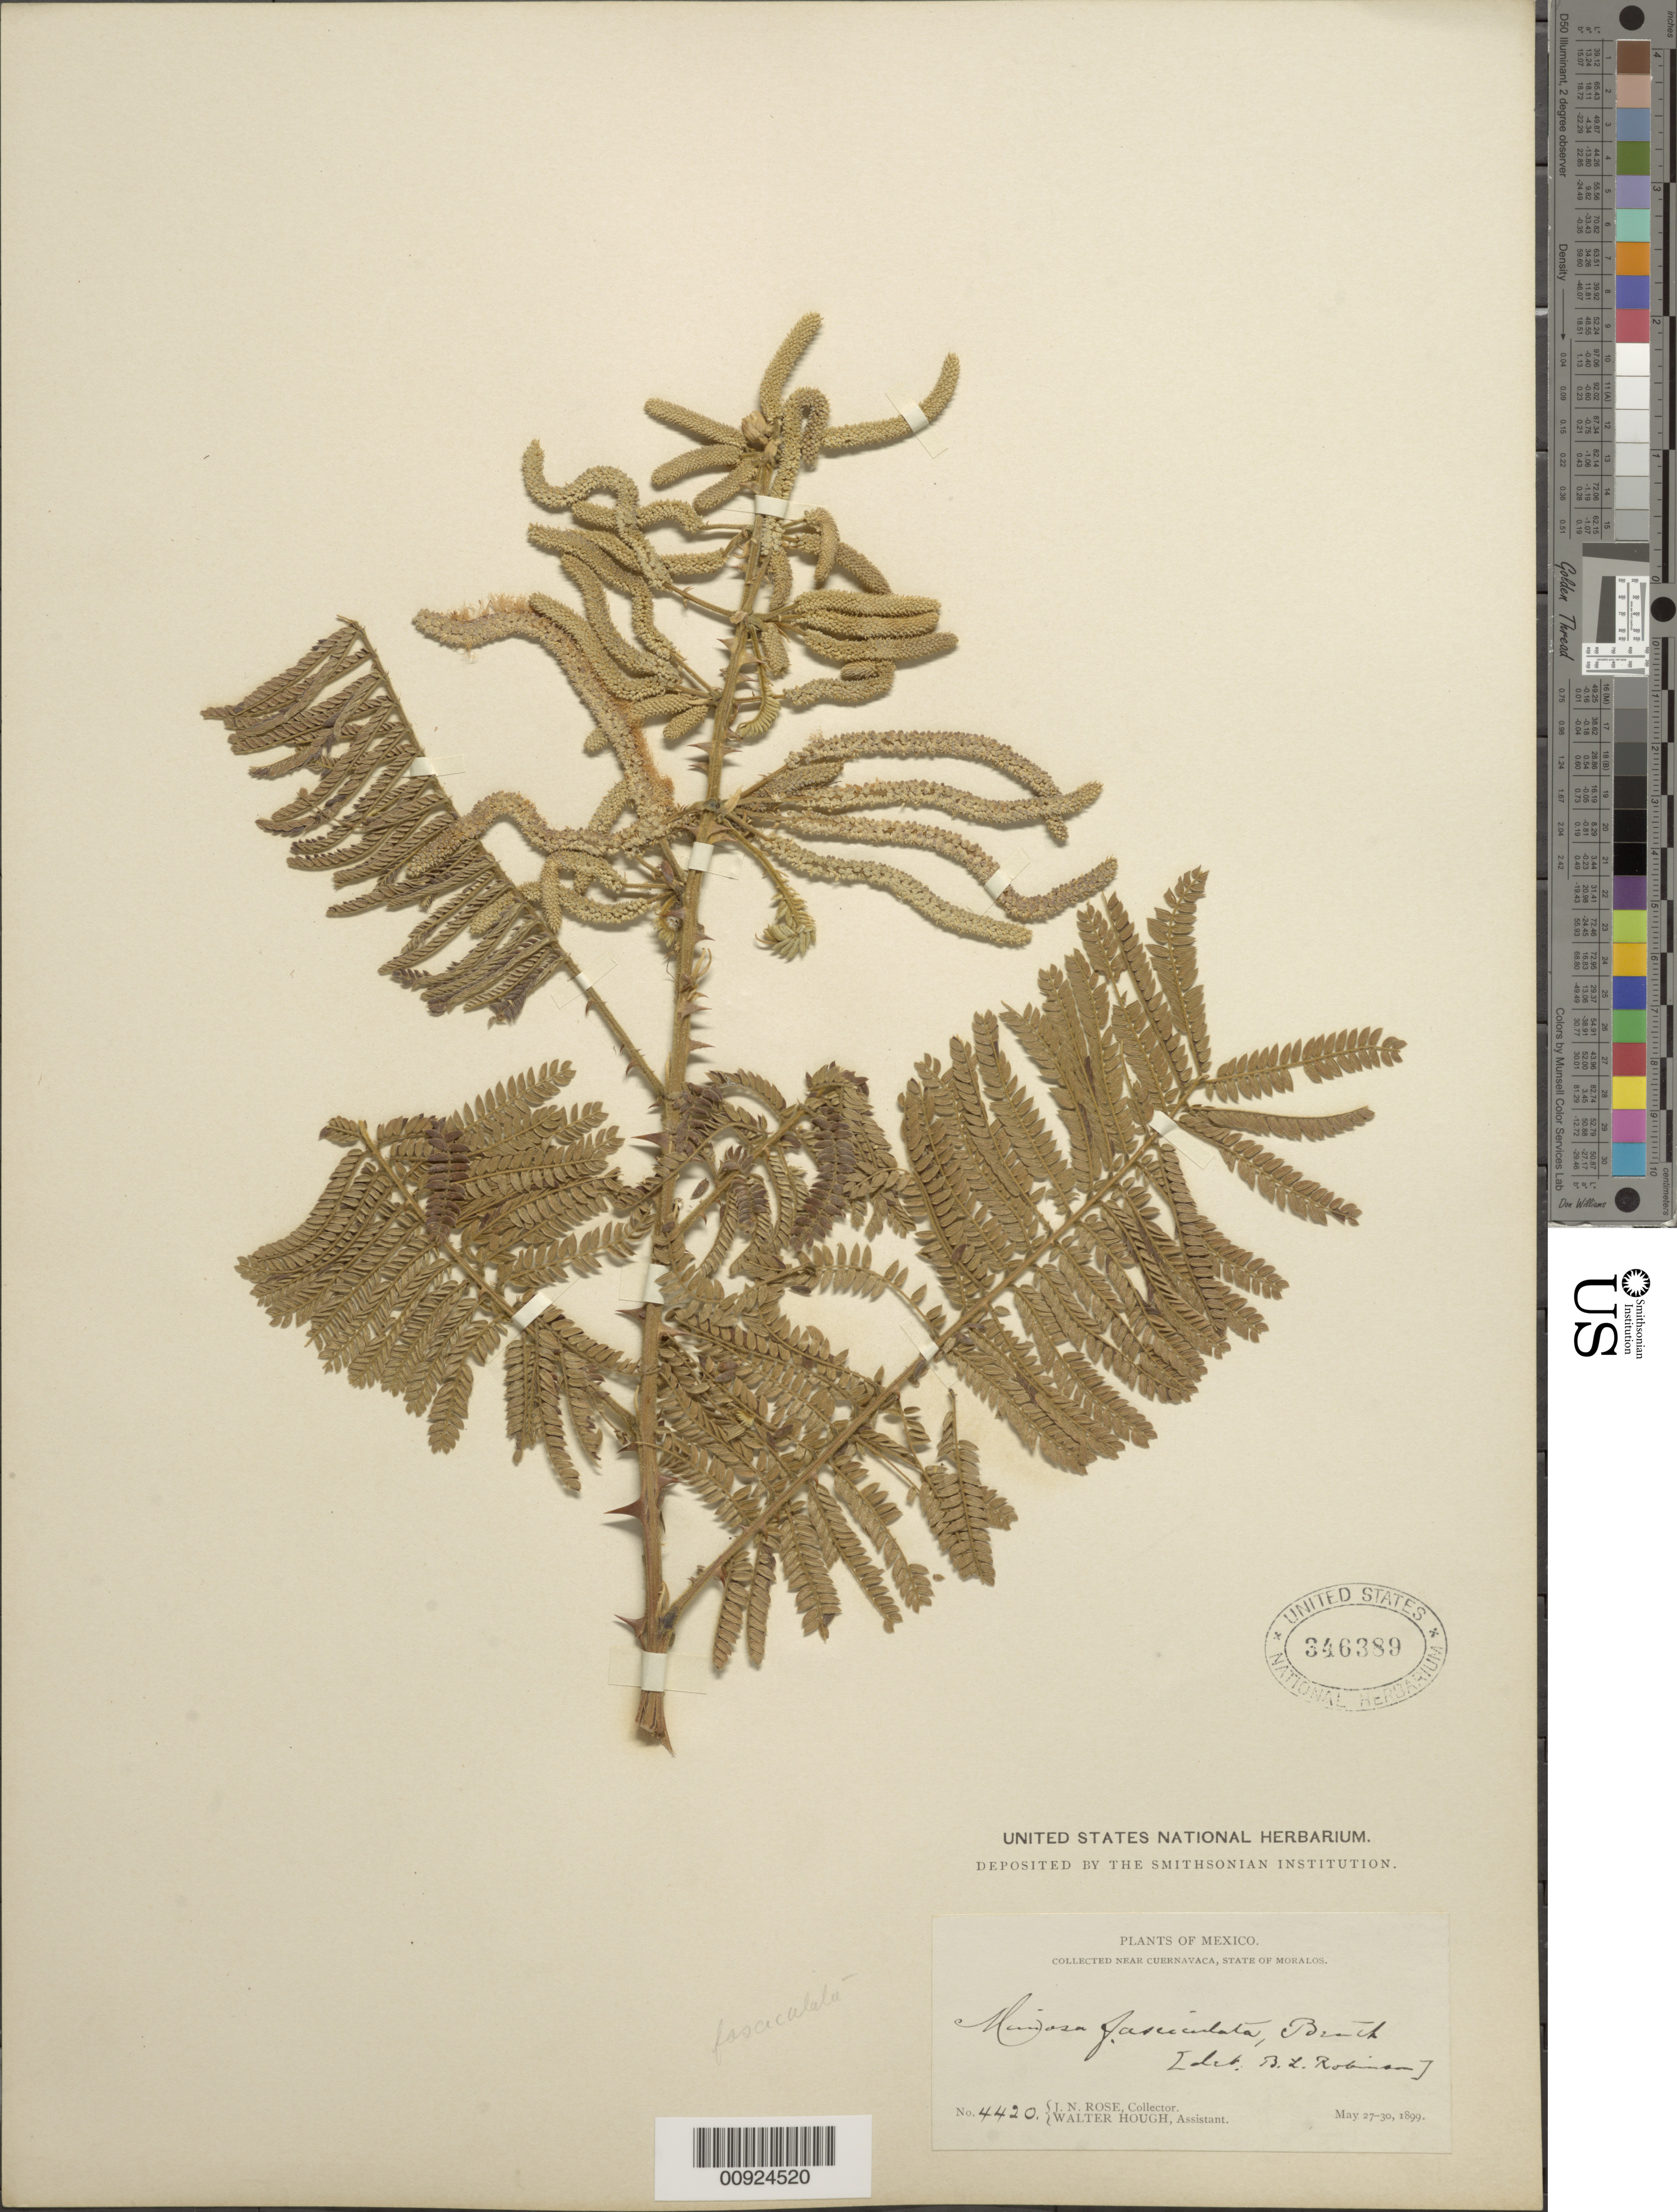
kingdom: Plantae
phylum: Tracheophyta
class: Magnoliopsida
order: Fabales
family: Fabaceae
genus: Mimosa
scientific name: Mimosa benthamii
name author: J.F. Macbr.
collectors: J. N. Rose & W. Hough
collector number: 4420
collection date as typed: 27 May 1899 to 30 May 1899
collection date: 1899-05-27/1899-05-30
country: Mexico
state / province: Morelos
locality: Near Cuernavaca, State of Morelos.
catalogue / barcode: US 346389